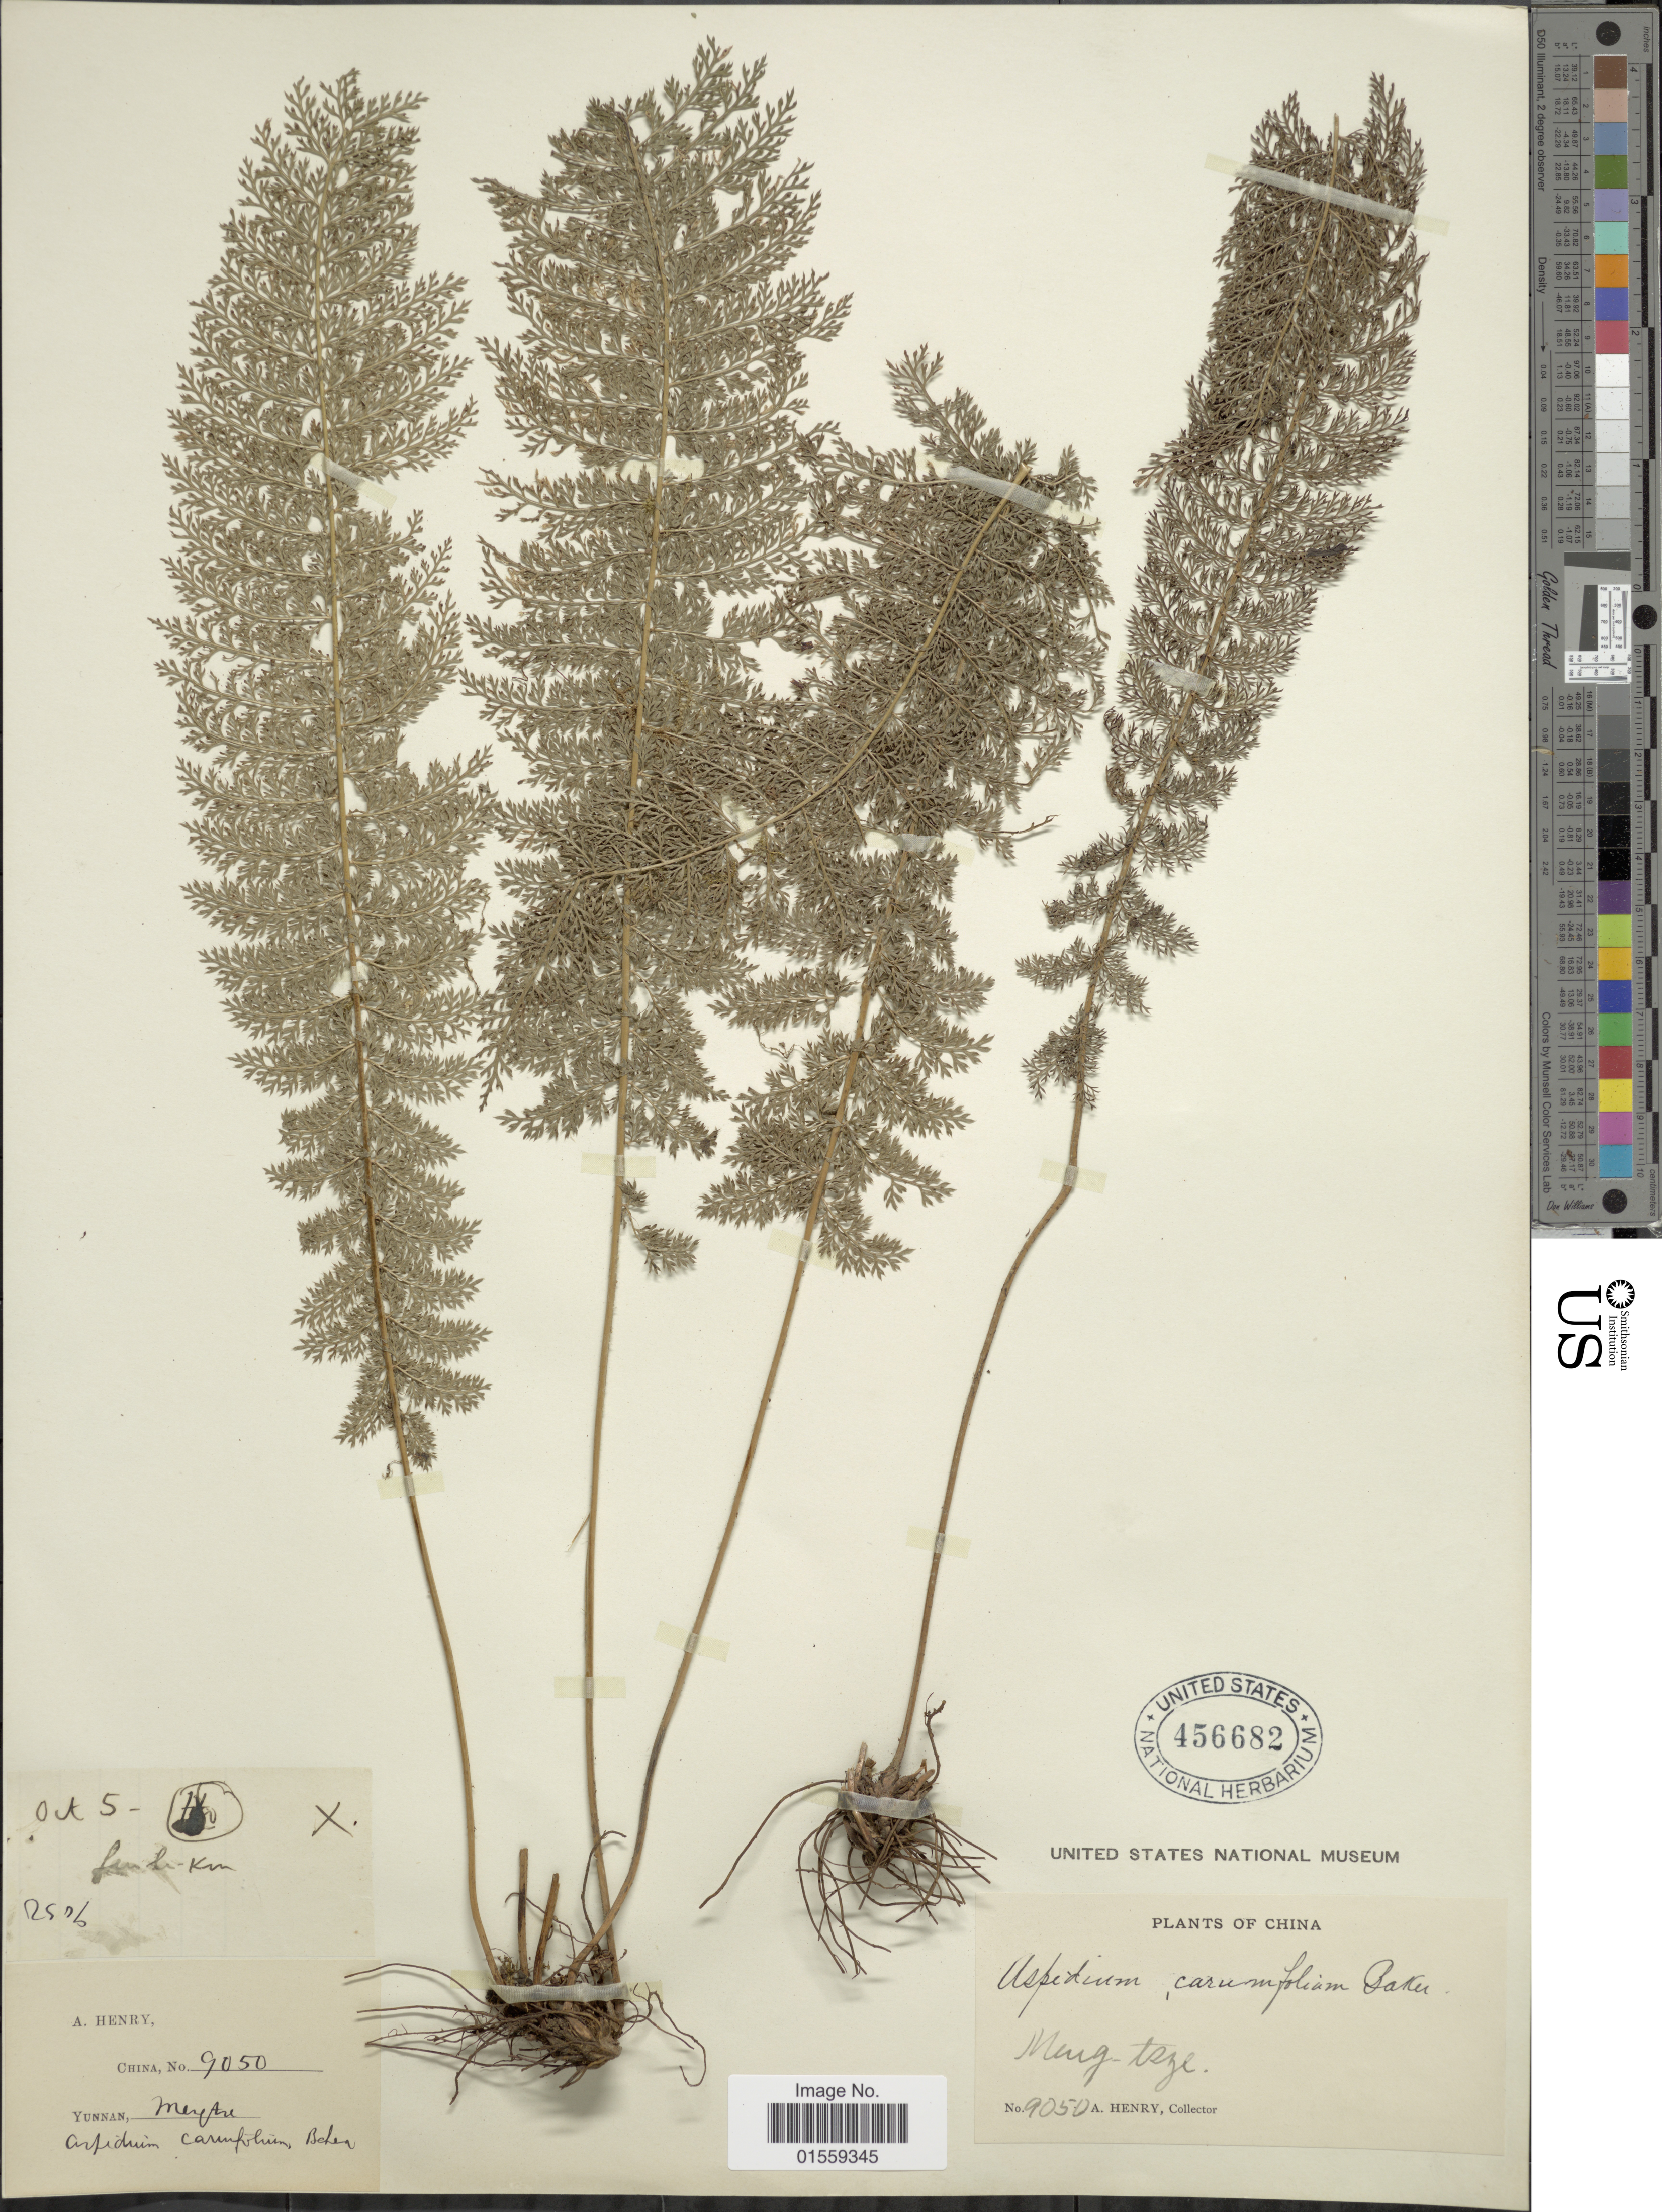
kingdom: Plantae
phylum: Tracheophyta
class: Polypodiopsida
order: Polypodiales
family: Dryopteridaceae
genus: Polystichum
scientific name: Polystichum omeiense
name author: C. Chr.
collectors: A. Henry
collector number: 9050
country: China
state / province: Yunnan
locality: Meng-tsze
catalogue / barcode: US 456682